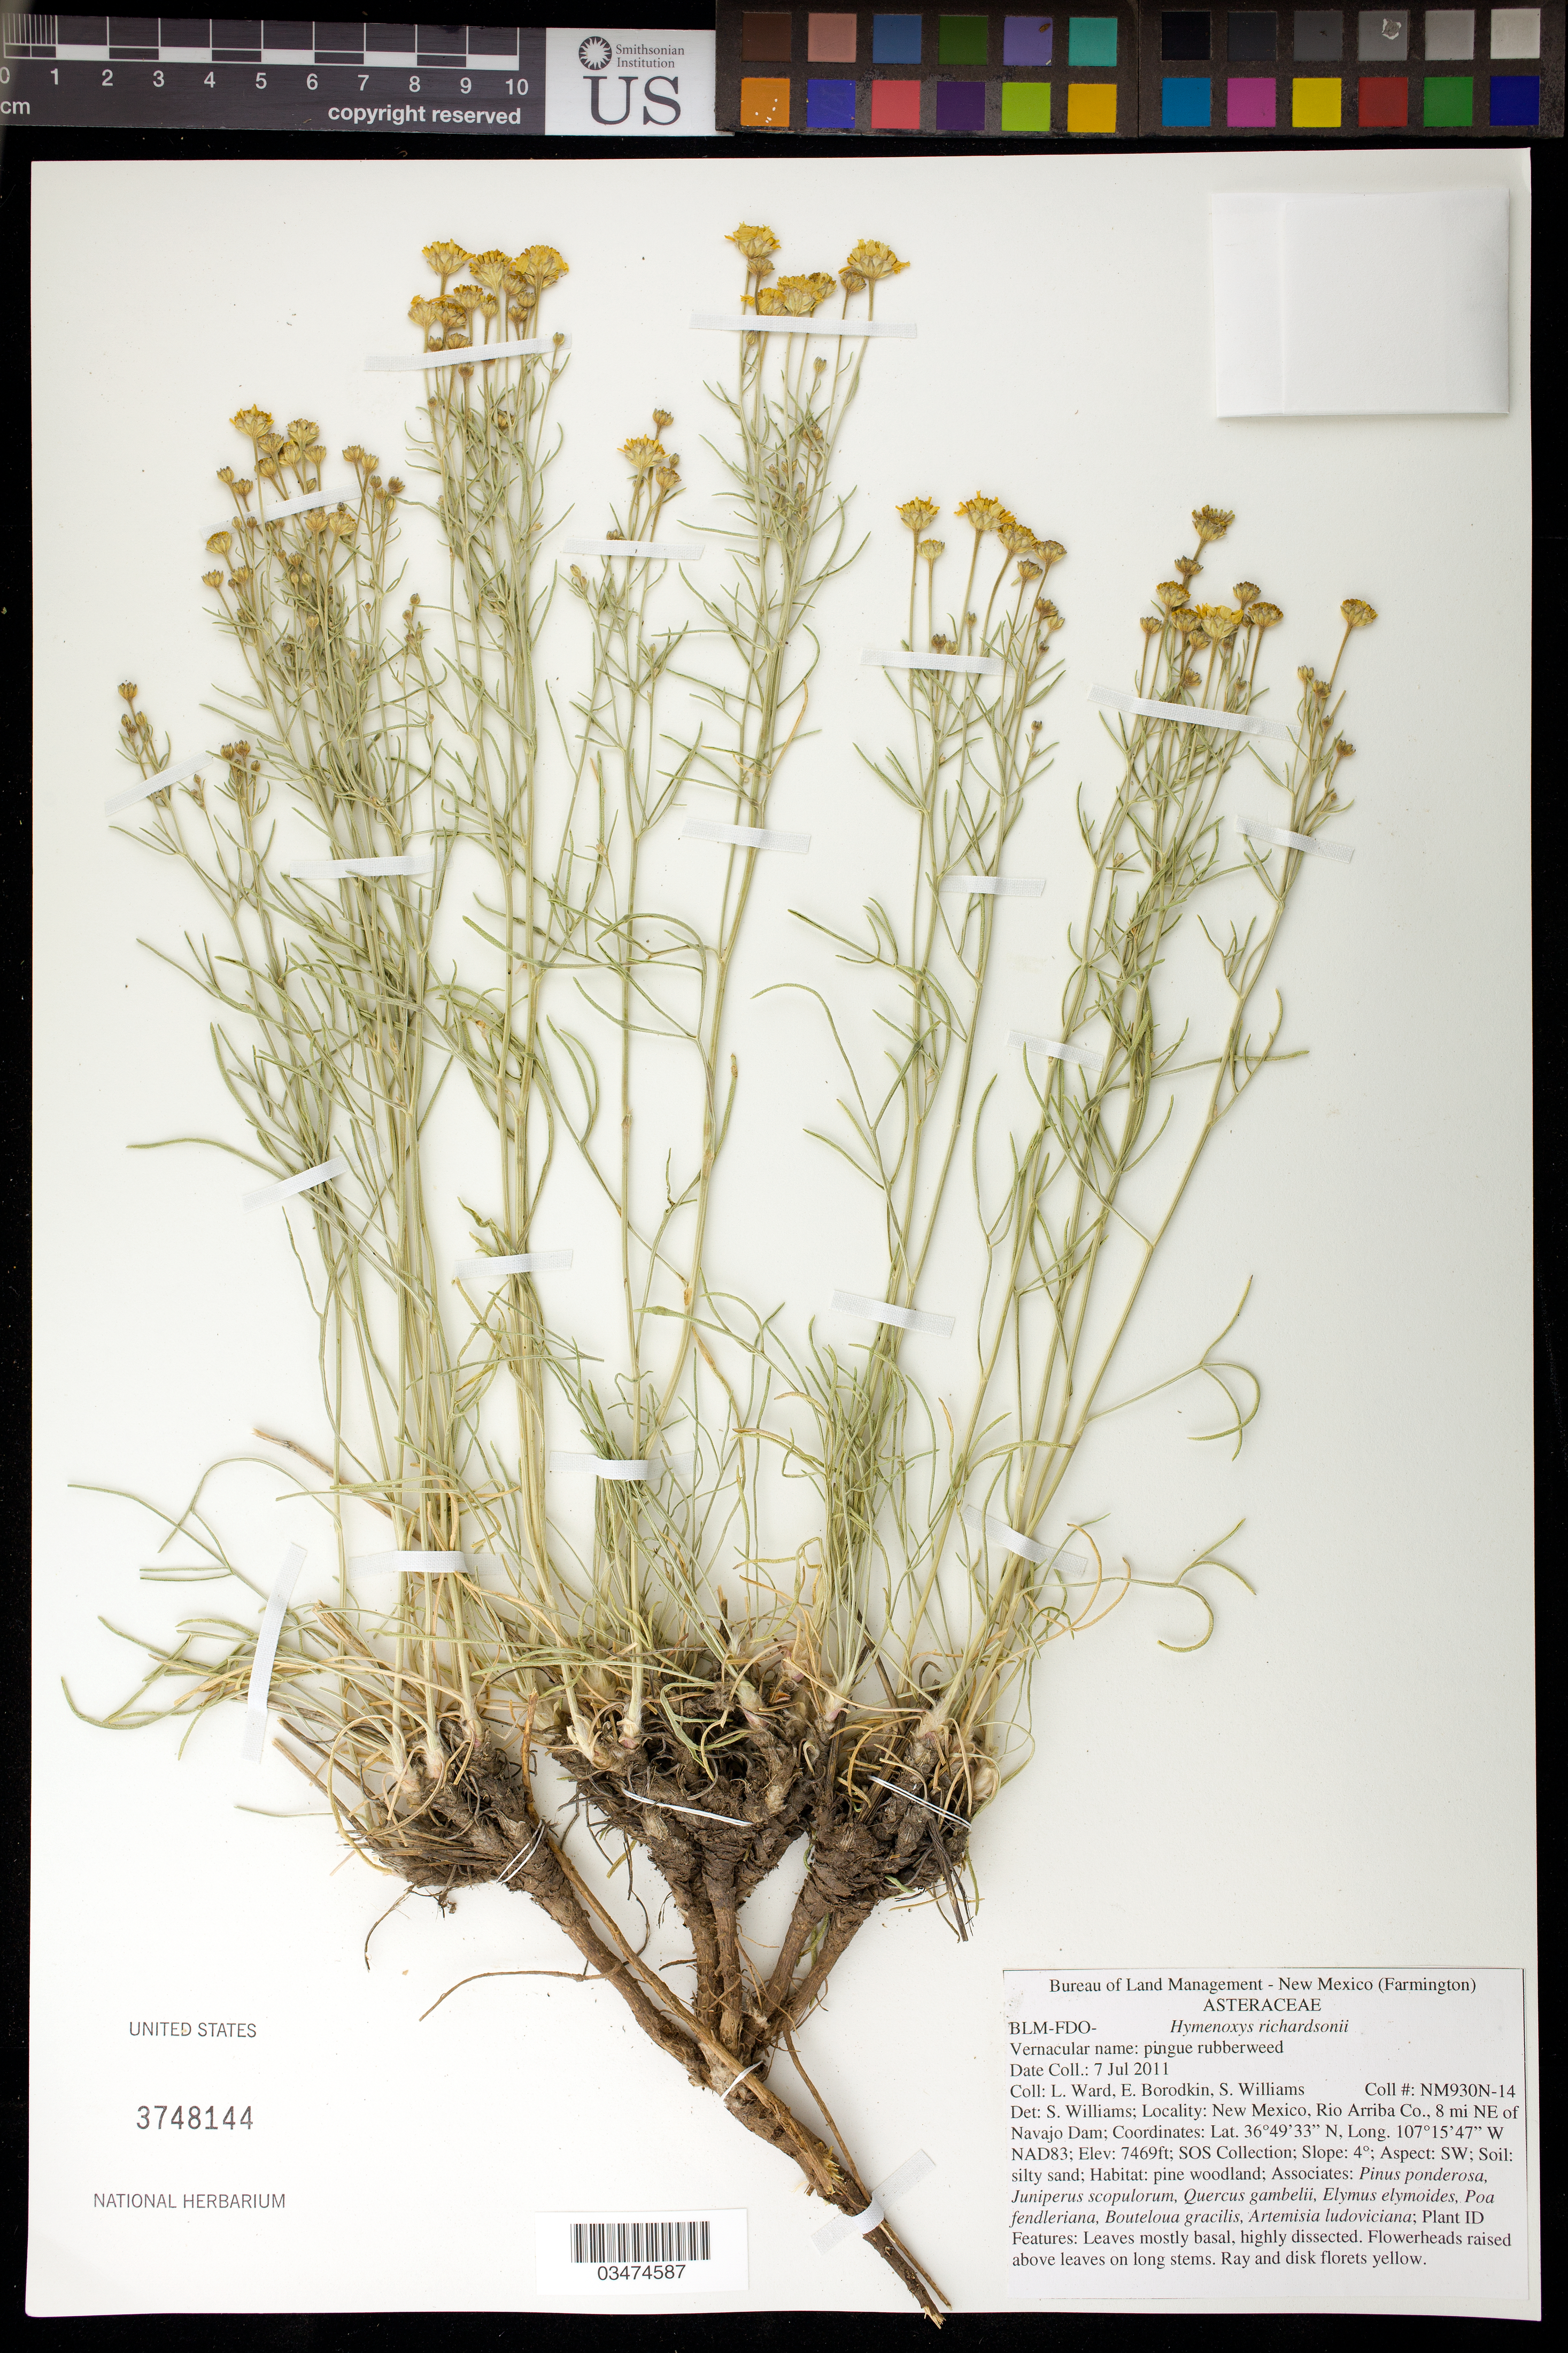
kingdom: Plantae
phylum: Tracheophyta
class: Magnoliopsida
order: Asterales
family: Asteraceae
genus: Hymenoxys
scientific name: Hymenoxys richardsonii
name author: (Hook.) Cockerell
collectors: L. Ward, E. Borodkin & S. Williams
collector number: NM930N-14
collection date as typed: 28 Sep 2010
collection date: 2011-07-07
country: United States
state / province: New Mexico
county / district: Rio Arriba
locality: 8 miles NE of Navajo Dam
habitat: Soild: silt, sand, pine woodland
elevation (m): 2277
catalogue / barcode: US 3748144